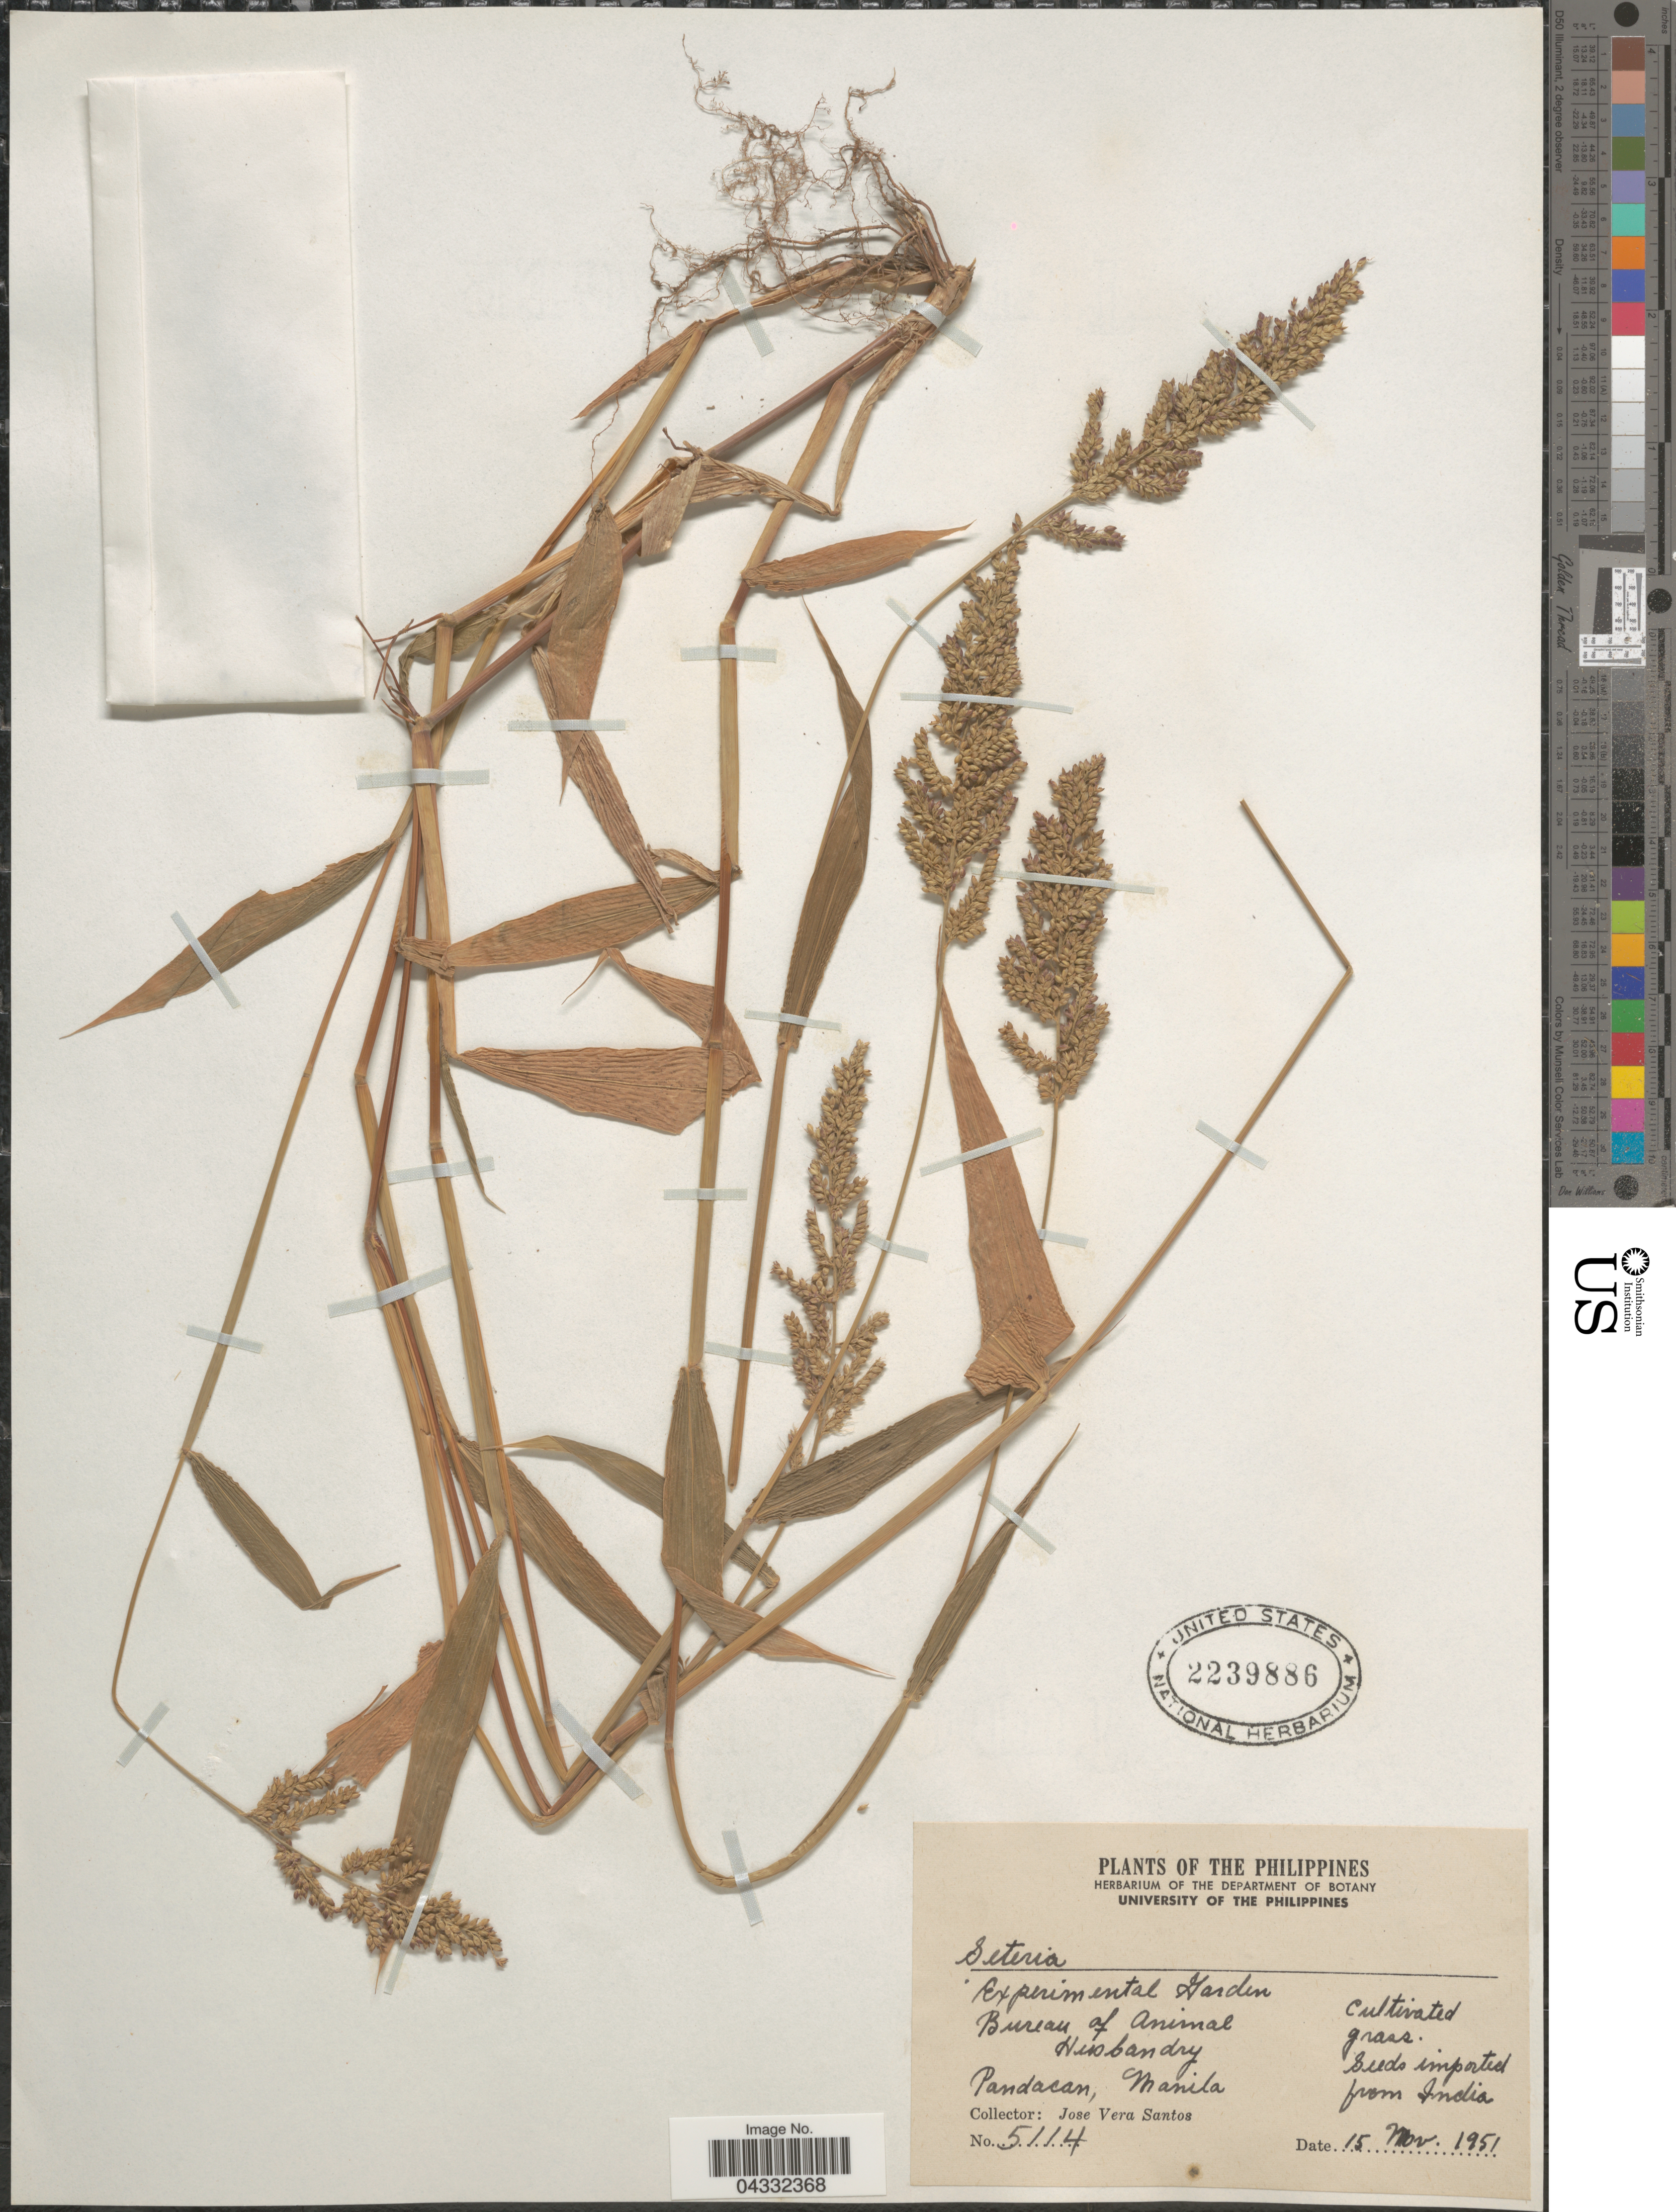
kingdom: Plantae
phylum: Tracheophyta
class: Liliopsida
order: Poales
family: Poaceae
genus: Setaria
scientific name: Setaria sp.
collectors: J. V. Santos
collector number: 5114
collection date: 1951-11-15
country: Philippines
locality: Experimental Garden. Bureau of Animal Husbandry. Pandacan, Manila.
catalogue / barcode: US 2239886